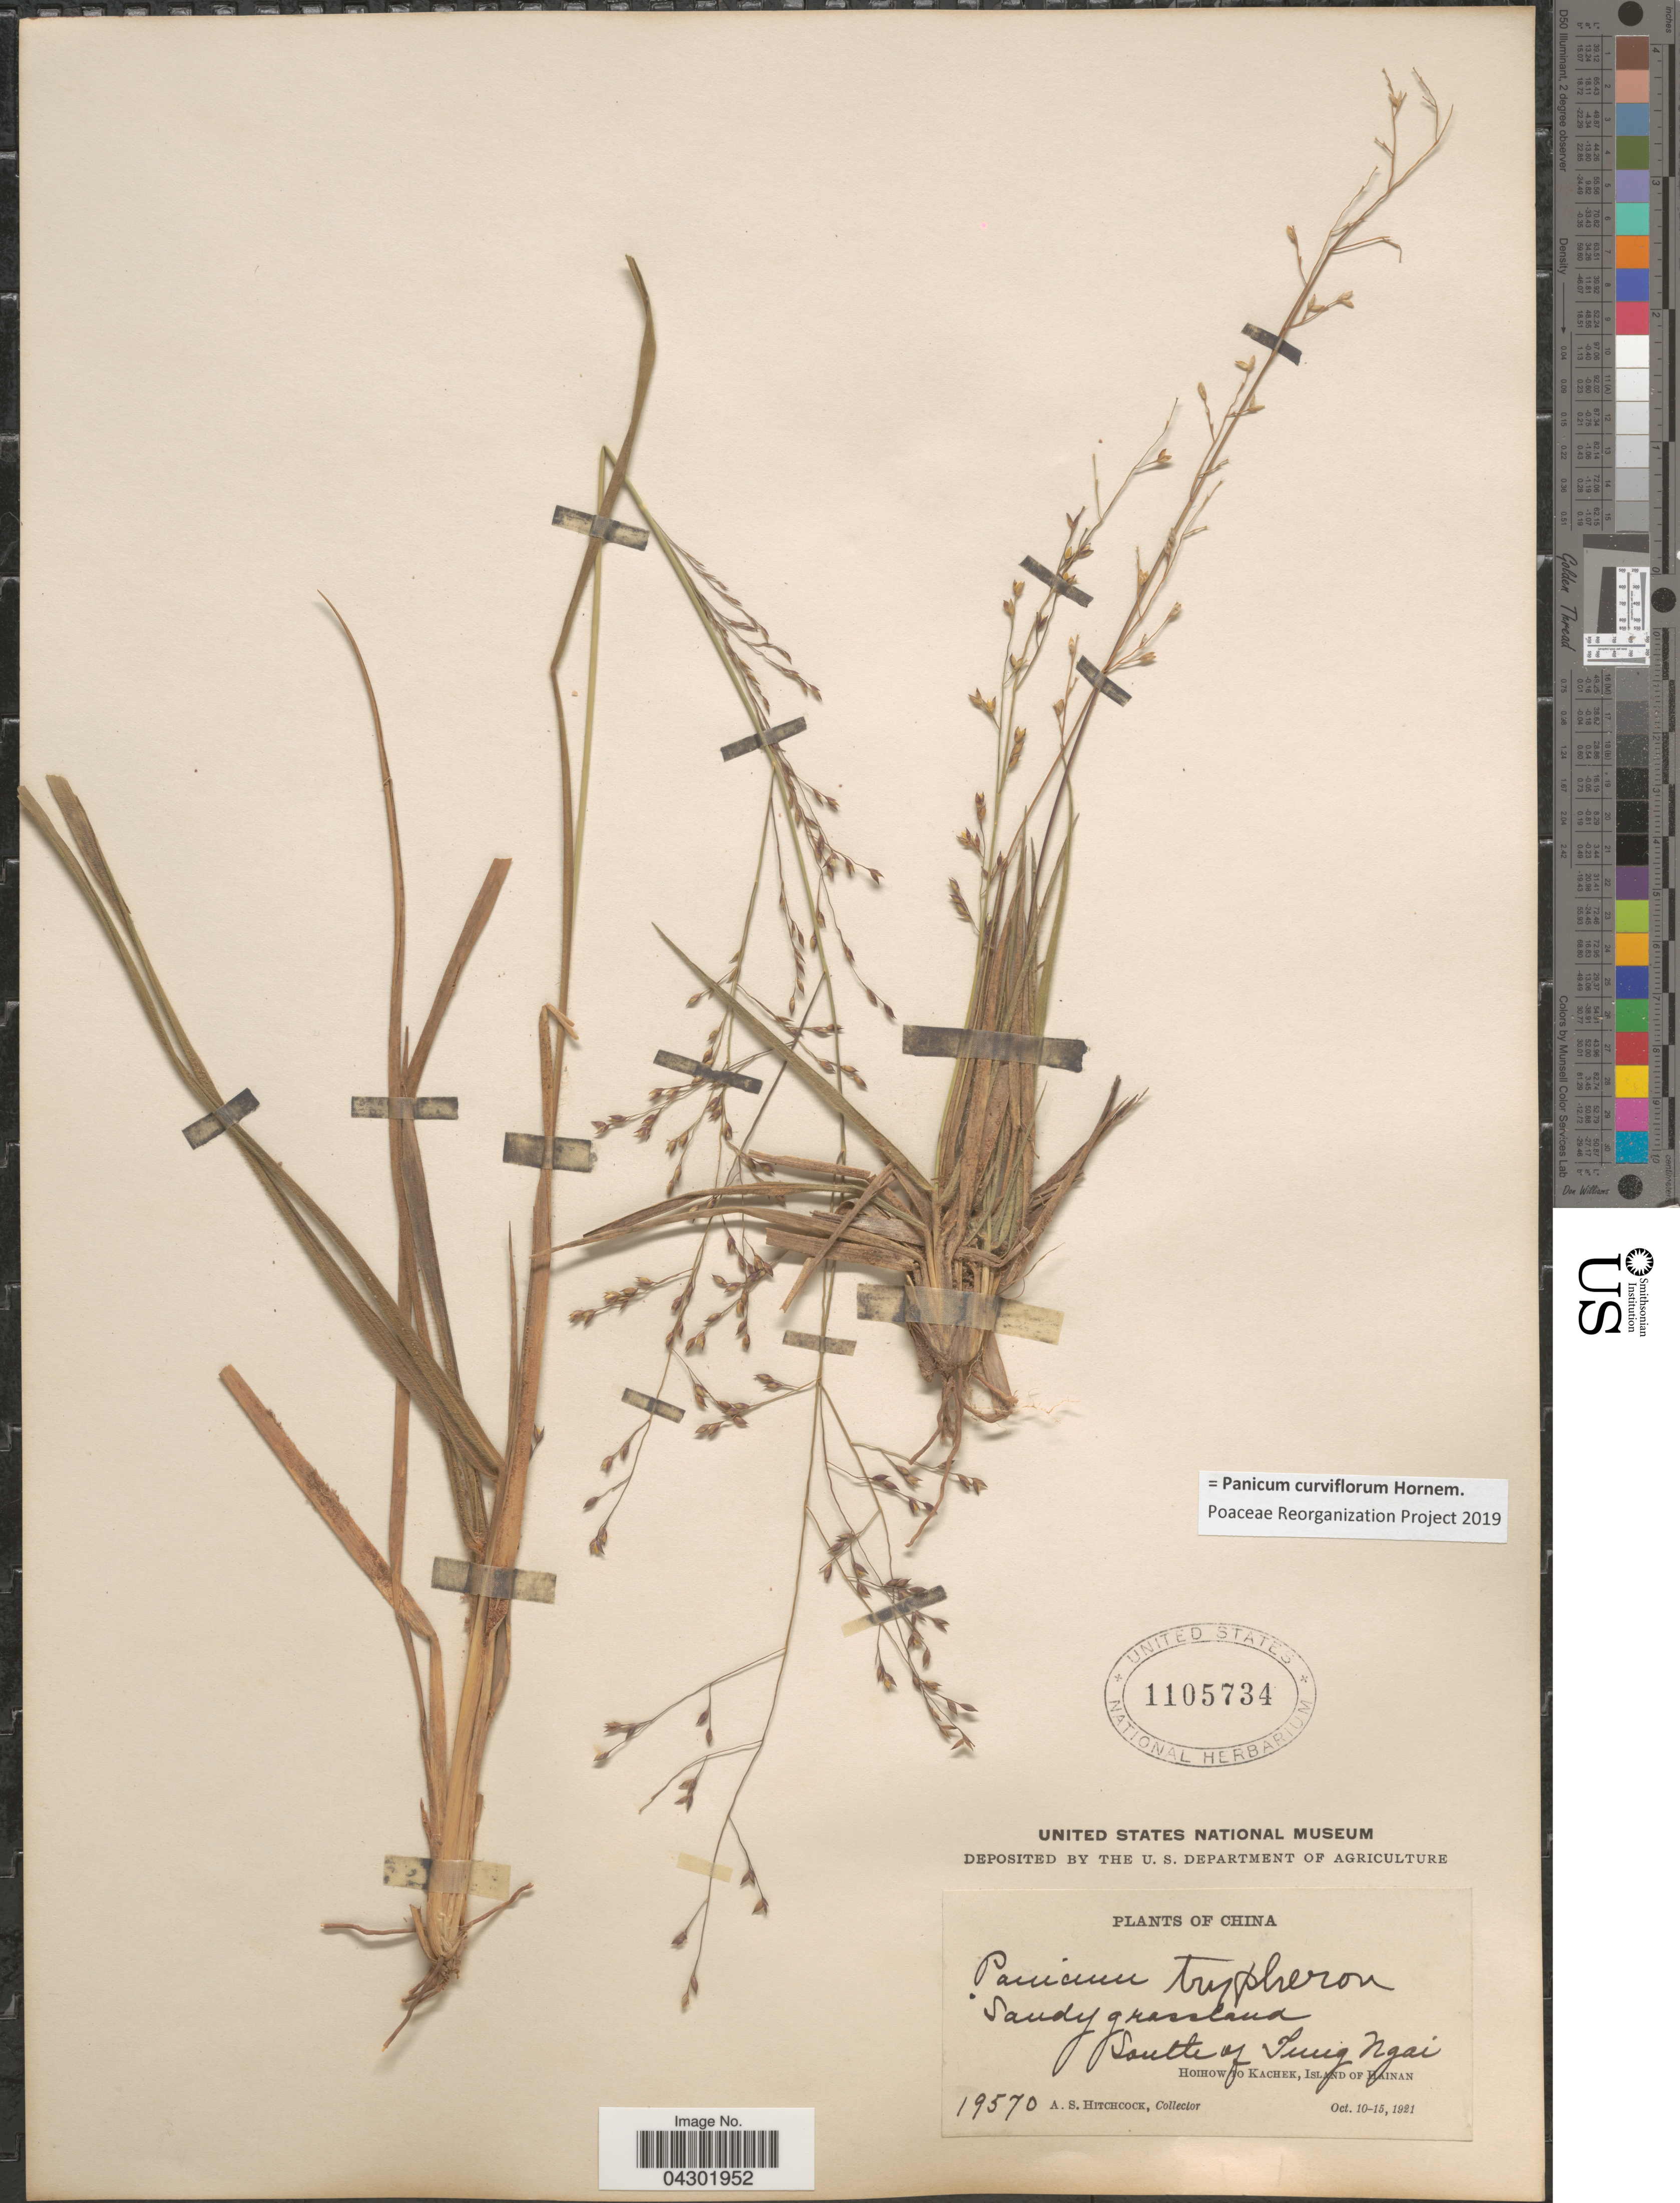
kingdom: Plantae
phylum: Tracheophyta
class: Liliopsida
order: Poales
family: Poaceae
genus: Panicum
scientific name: Panicum curviflorum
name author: Hornem.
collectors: A. S. Hitchcock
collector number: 19570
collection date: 1921-10-10/1921-10-15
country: China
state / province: Hainan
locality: South of Tung Ngai. Hoihow to Kachek, Island of Hainan.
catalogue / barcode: US 1105734